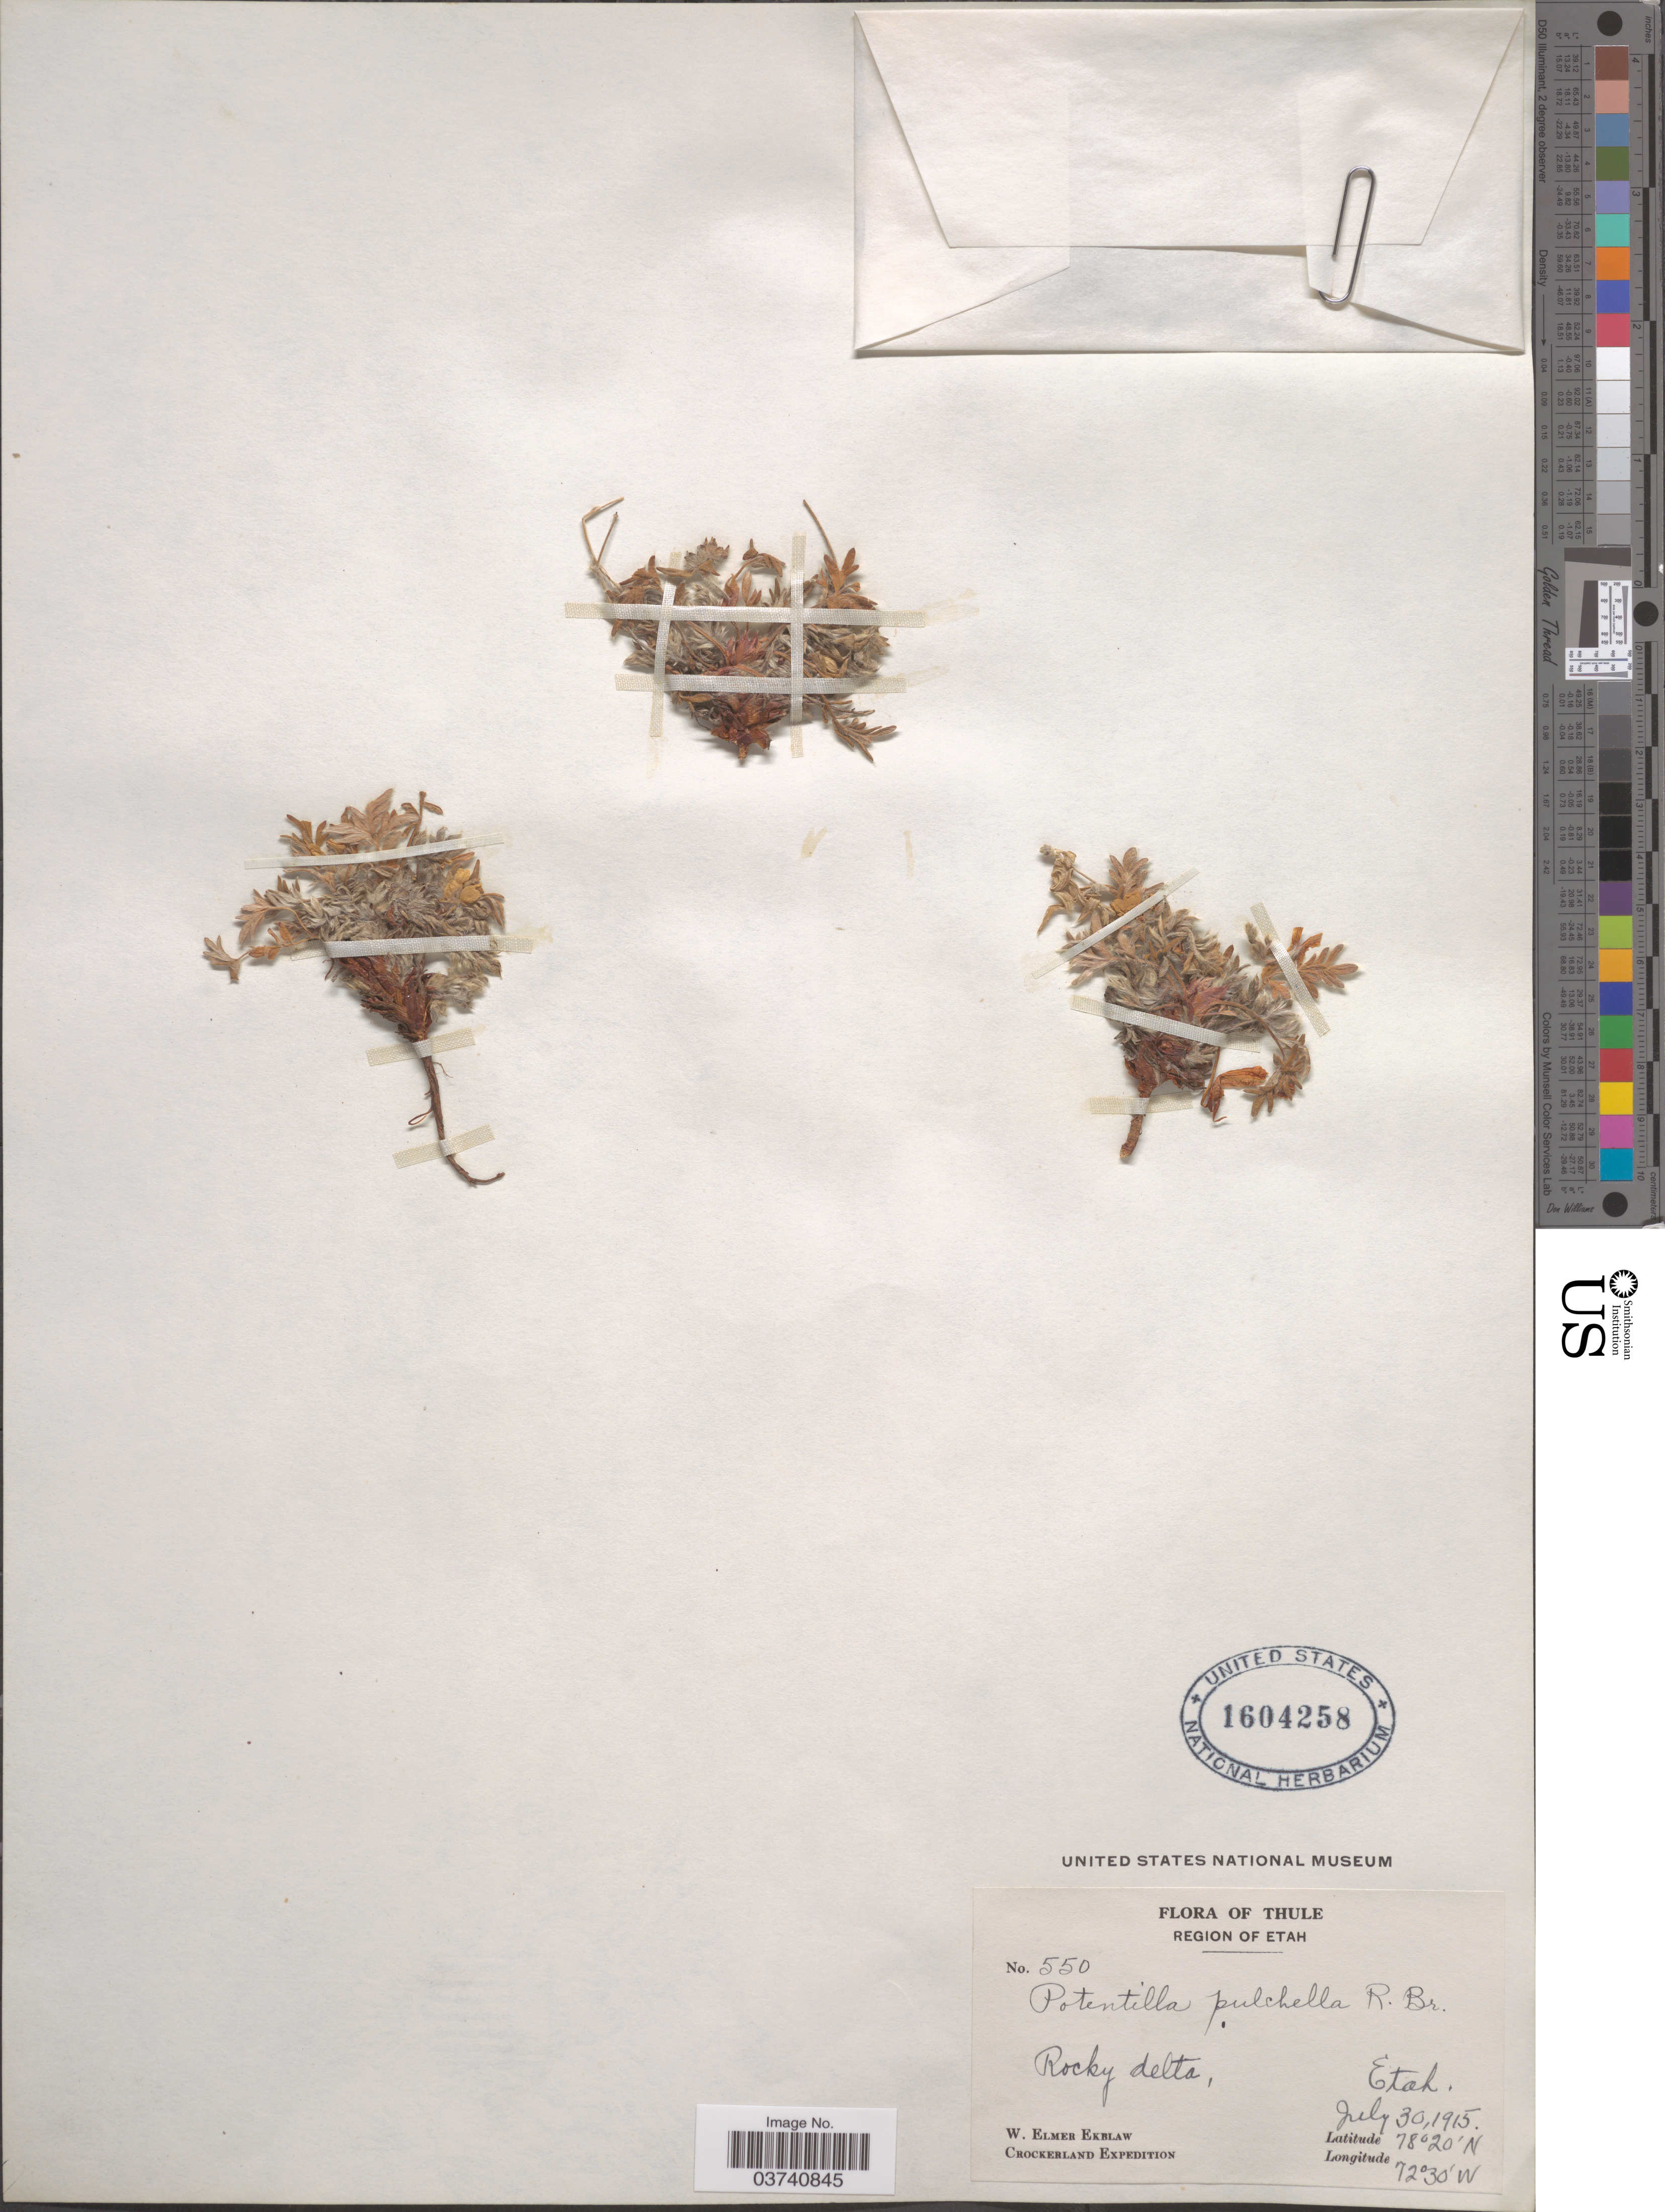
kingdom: Plantae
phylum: Tracheophyta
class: Magnoliopsida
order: Rosales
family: Rosaceae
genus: Potentilla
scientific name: Potentilla pulchella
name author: R. Br.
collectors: W. Ekblaw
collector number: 550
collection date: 1915-07-30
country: Greenland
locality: Thule. Region of Etah. Etah. Crockerland.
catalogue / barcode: US 1604258